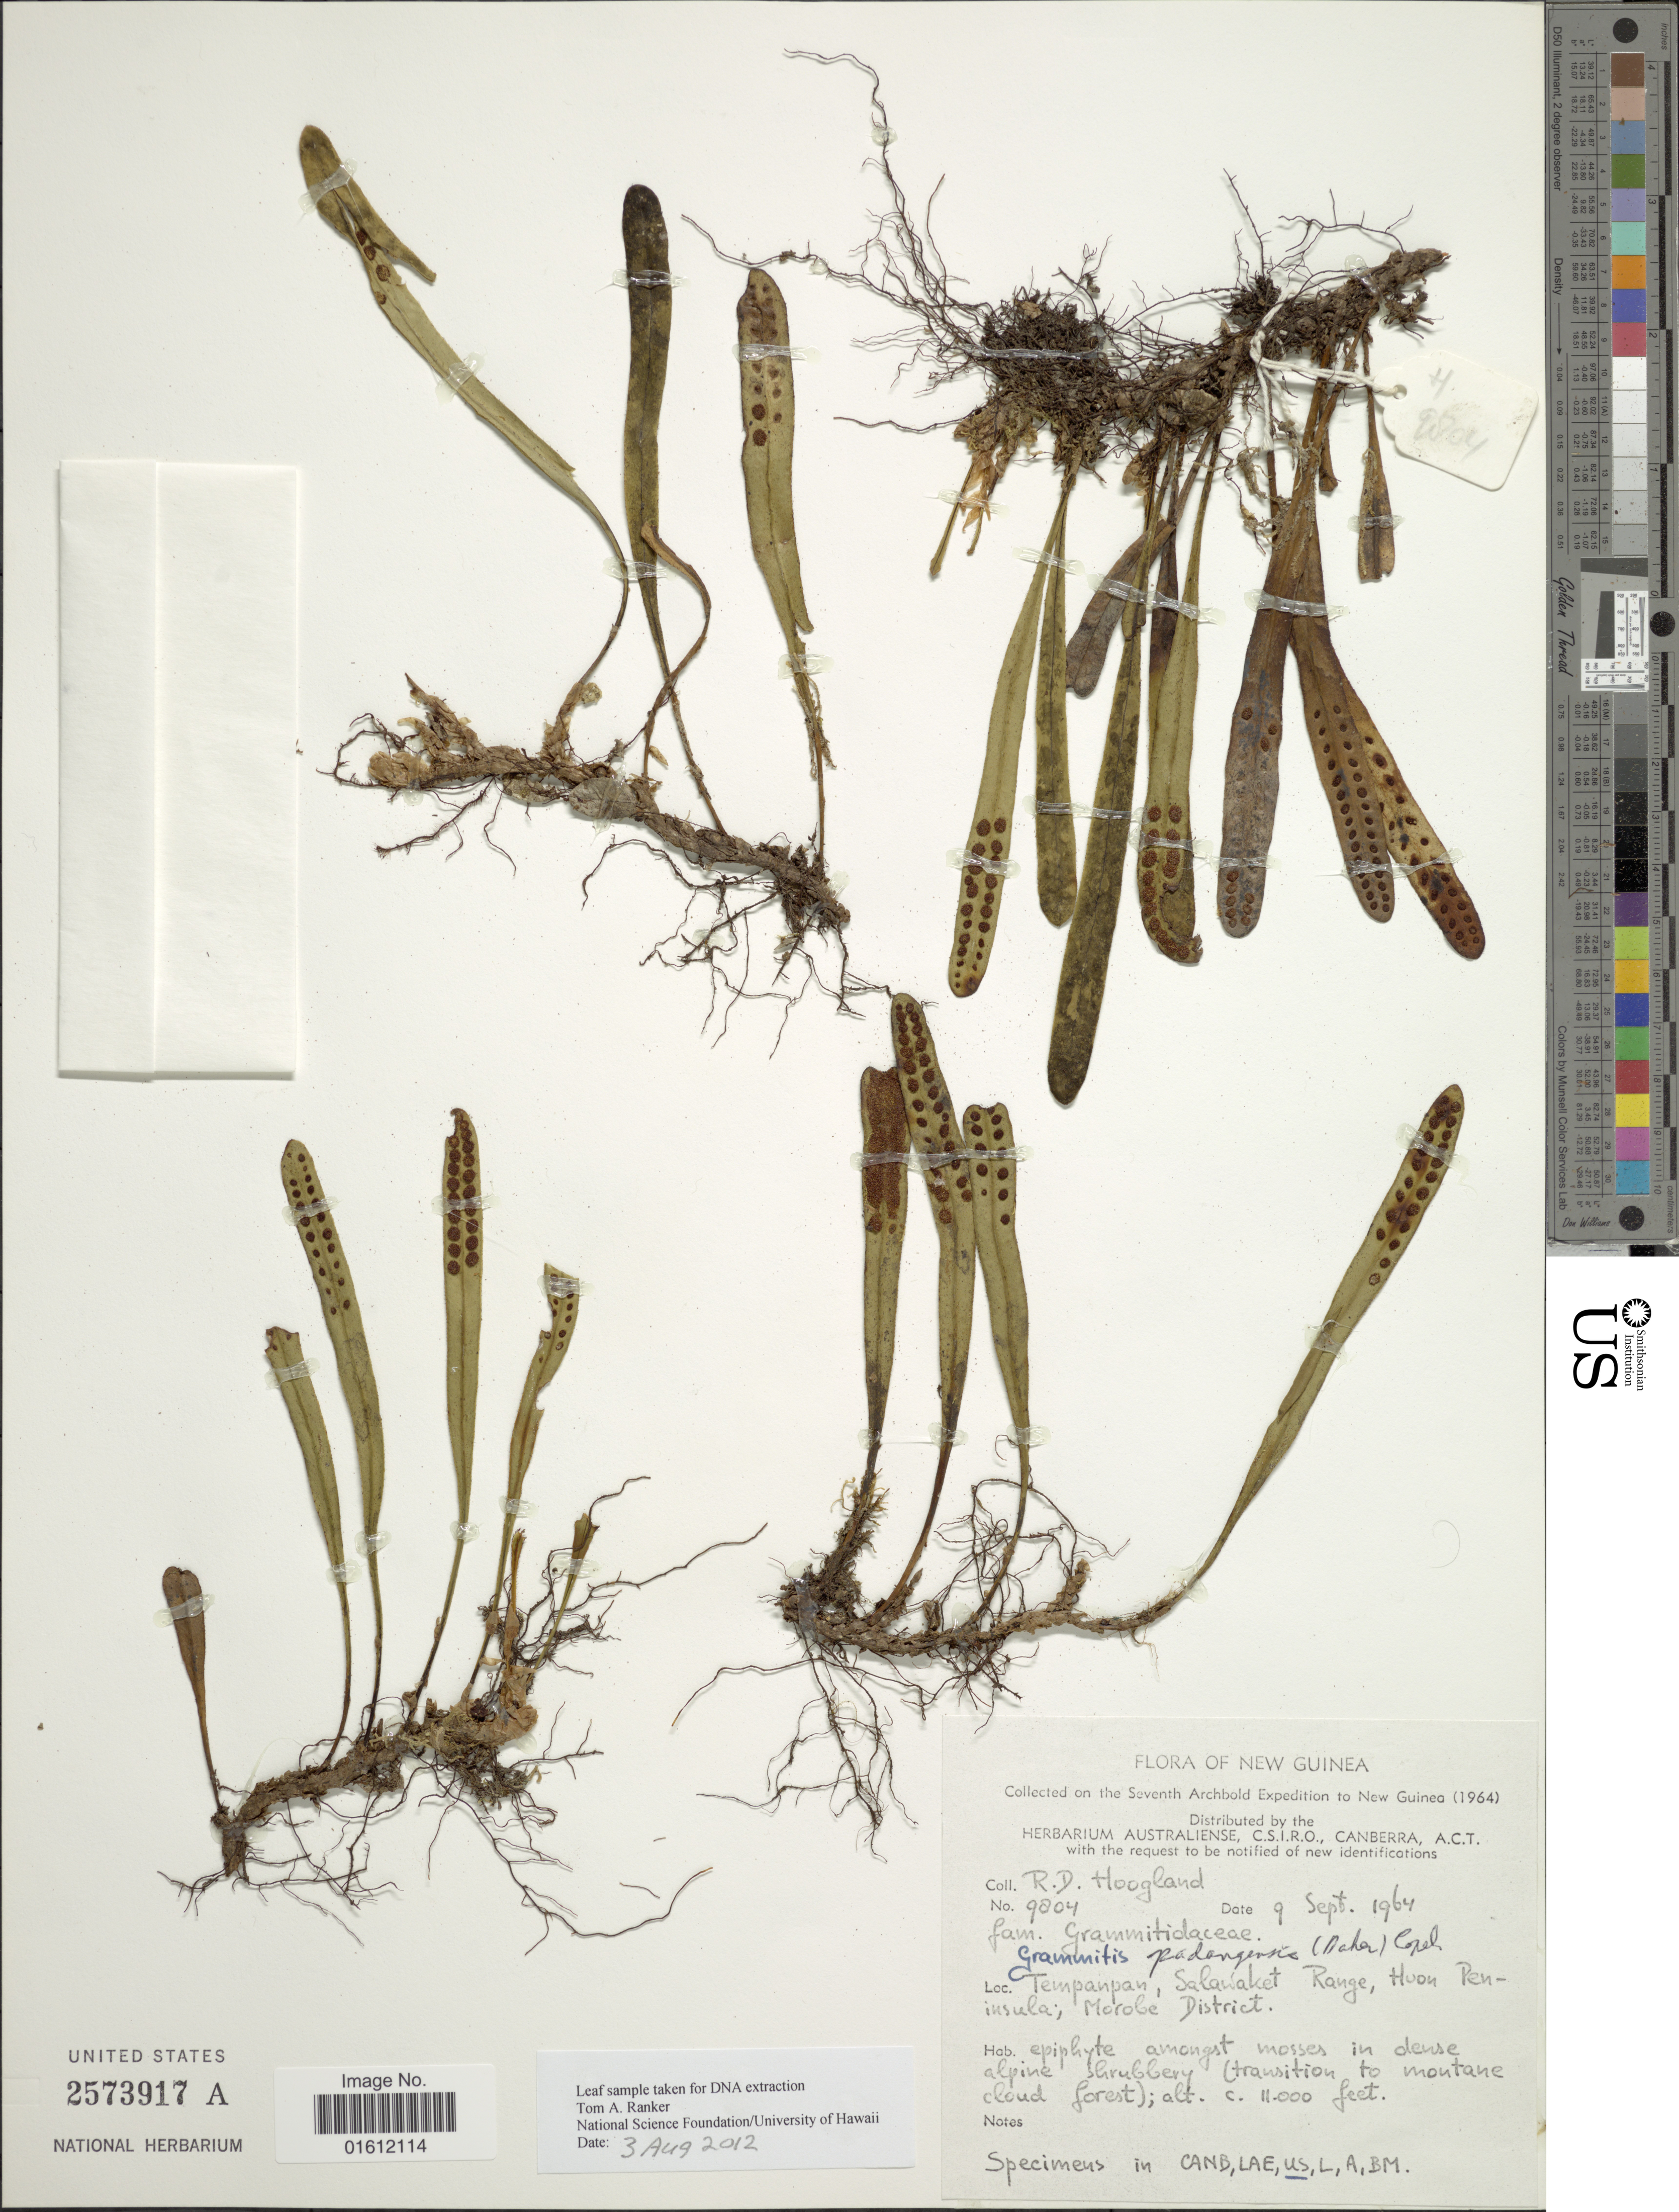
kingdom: Plantae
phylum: Tracheophyta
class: Polypodiopsida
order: Polypodiales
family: Polypodiaceae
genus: Oreogrammitis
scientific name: Oreogrammitis padangensis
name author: (Baker) Parris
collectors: R. D. Hoogland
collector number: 9804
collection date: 1964-09-09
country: Papua New Guinea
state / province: Morobe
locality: New Guinea, Tempanpan, Salwaket Range, Huon Peninsula; Morobe District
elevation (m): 3353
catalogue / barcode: US 2573917A